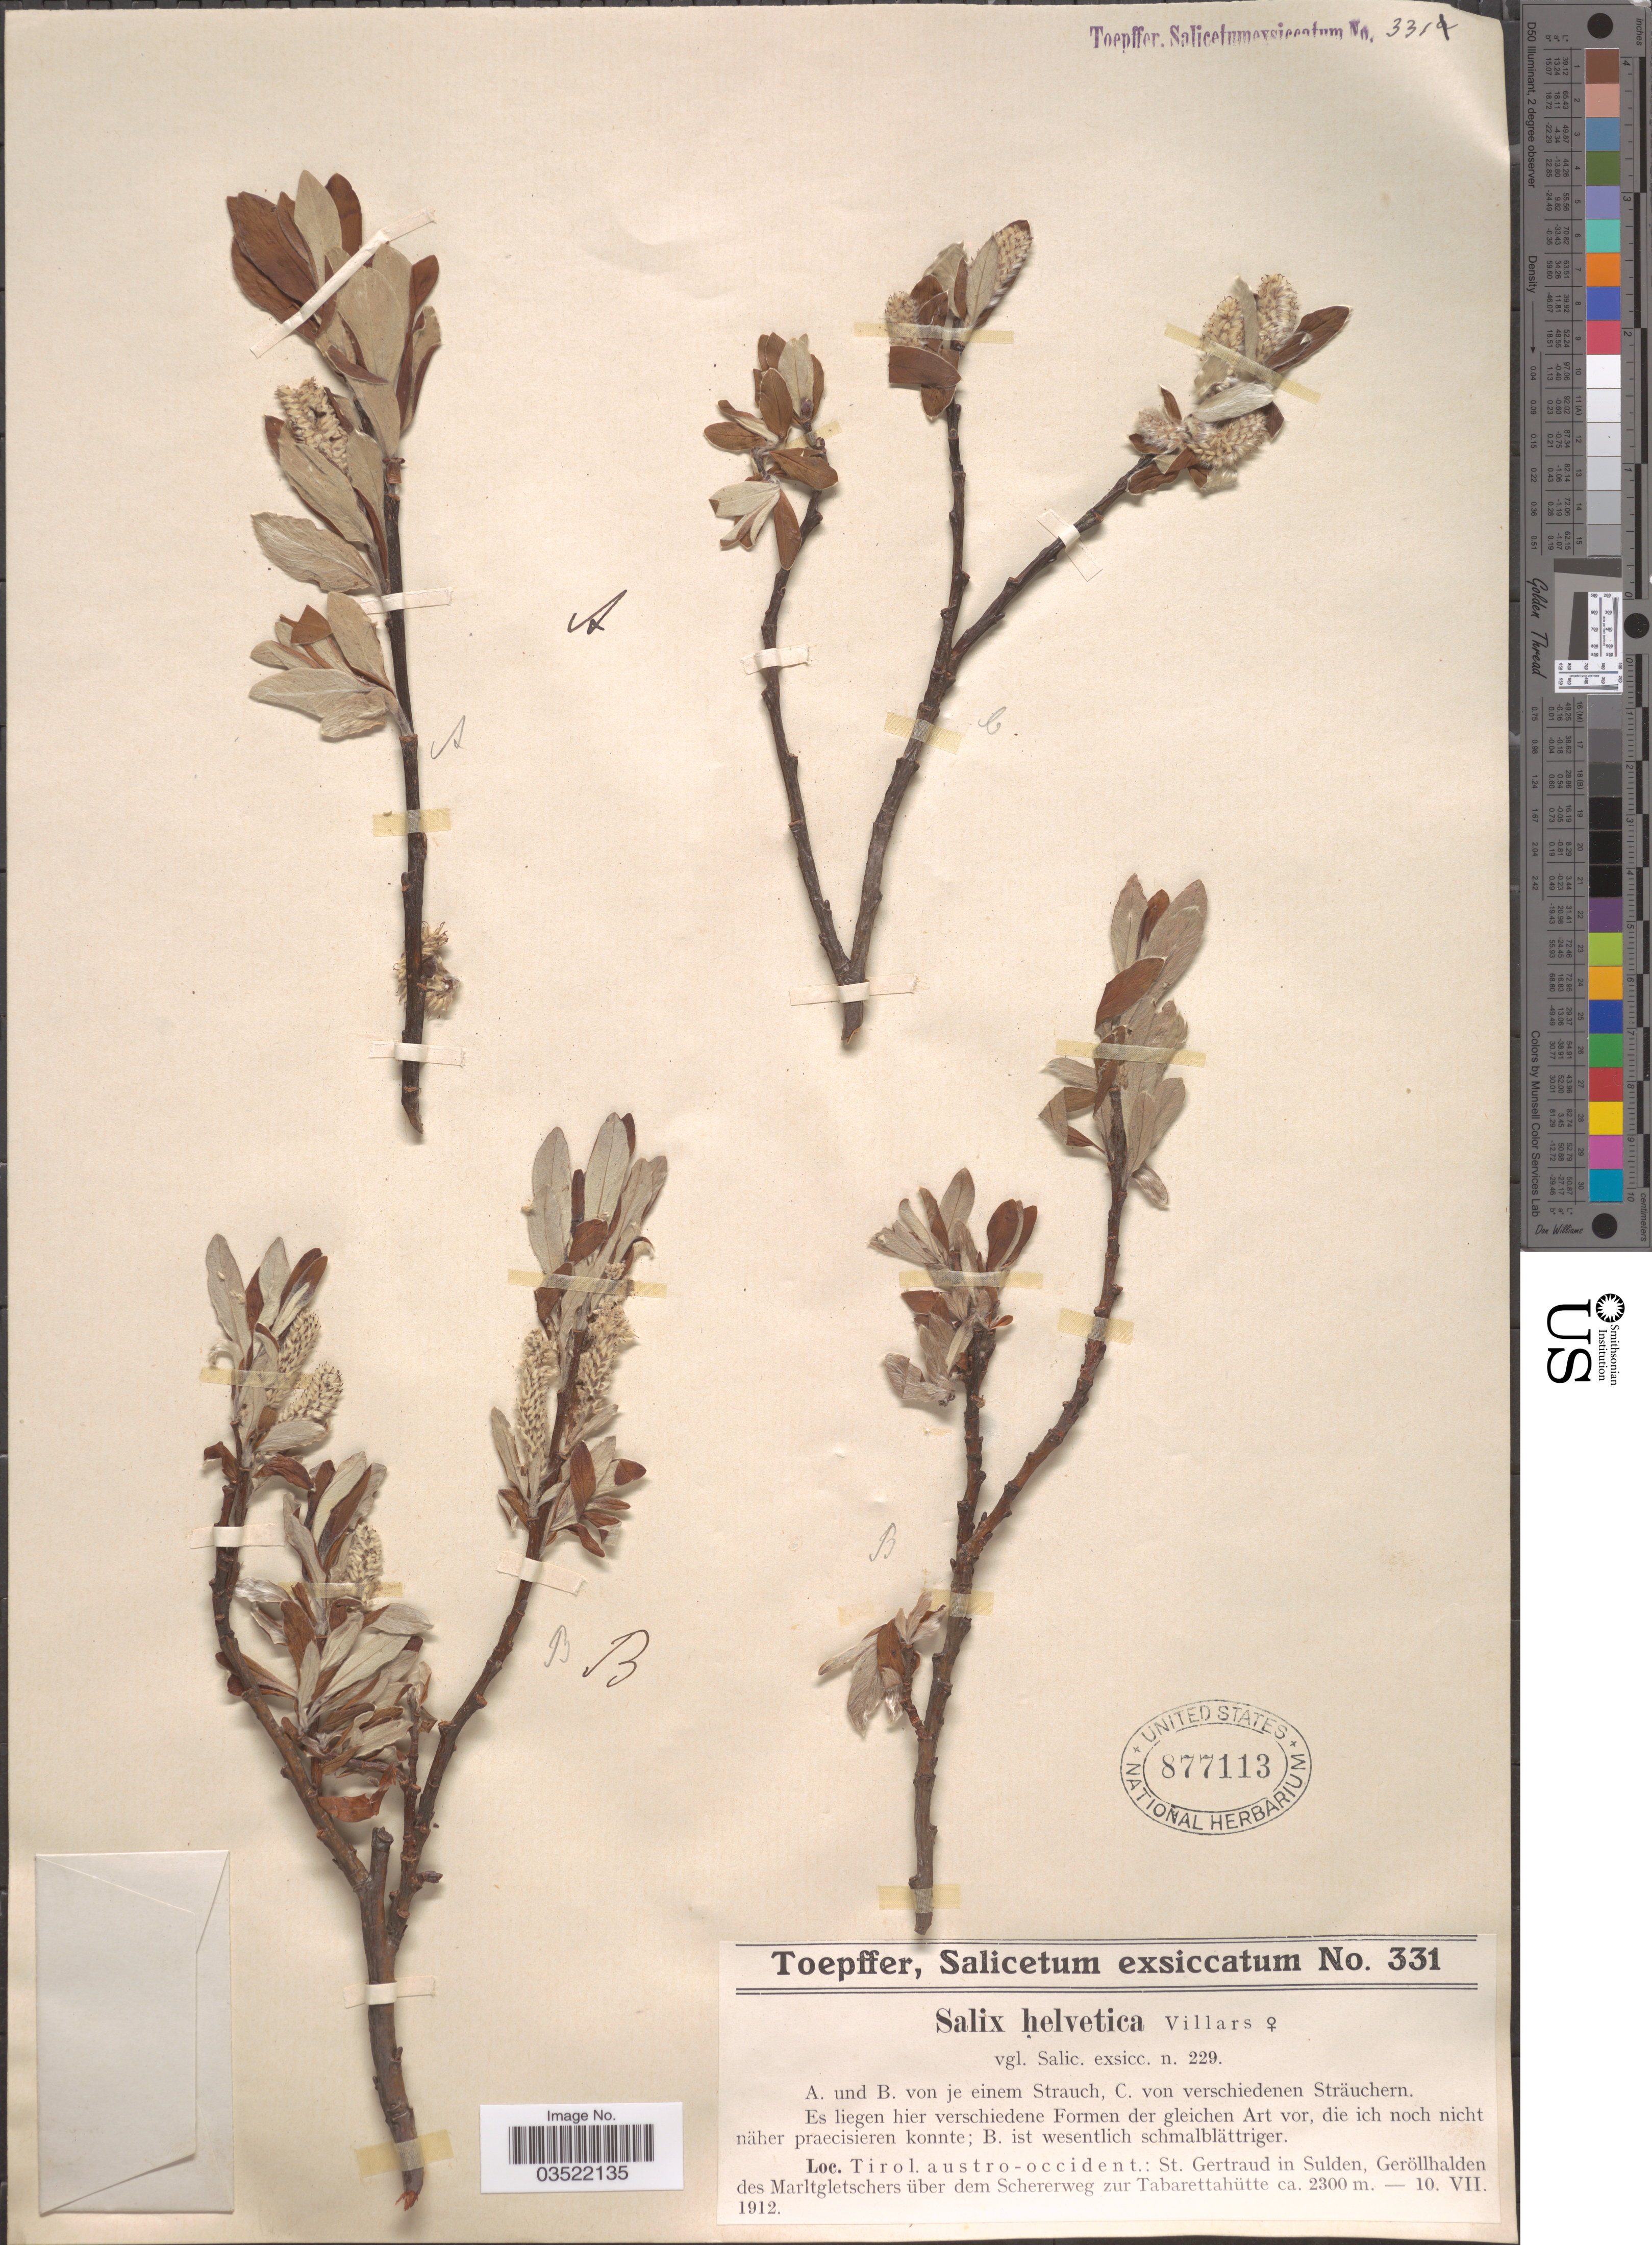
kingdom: Plantae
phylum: Tracheophyta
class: Magnoliopsida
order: Malpighiales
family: Salicaceae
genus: Salix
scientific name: Salix helvetica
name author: Vill.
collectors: A. Toepffer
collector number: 331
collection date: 1912-07-10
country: Austria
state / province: Karnten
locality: Tirol. austro-occident.: St. Gertraud in Sulden, Geröllhalden des Marltgletschers über dem Schererweg zur Tabarettahütte.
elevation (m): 2300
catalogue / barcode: US 877113